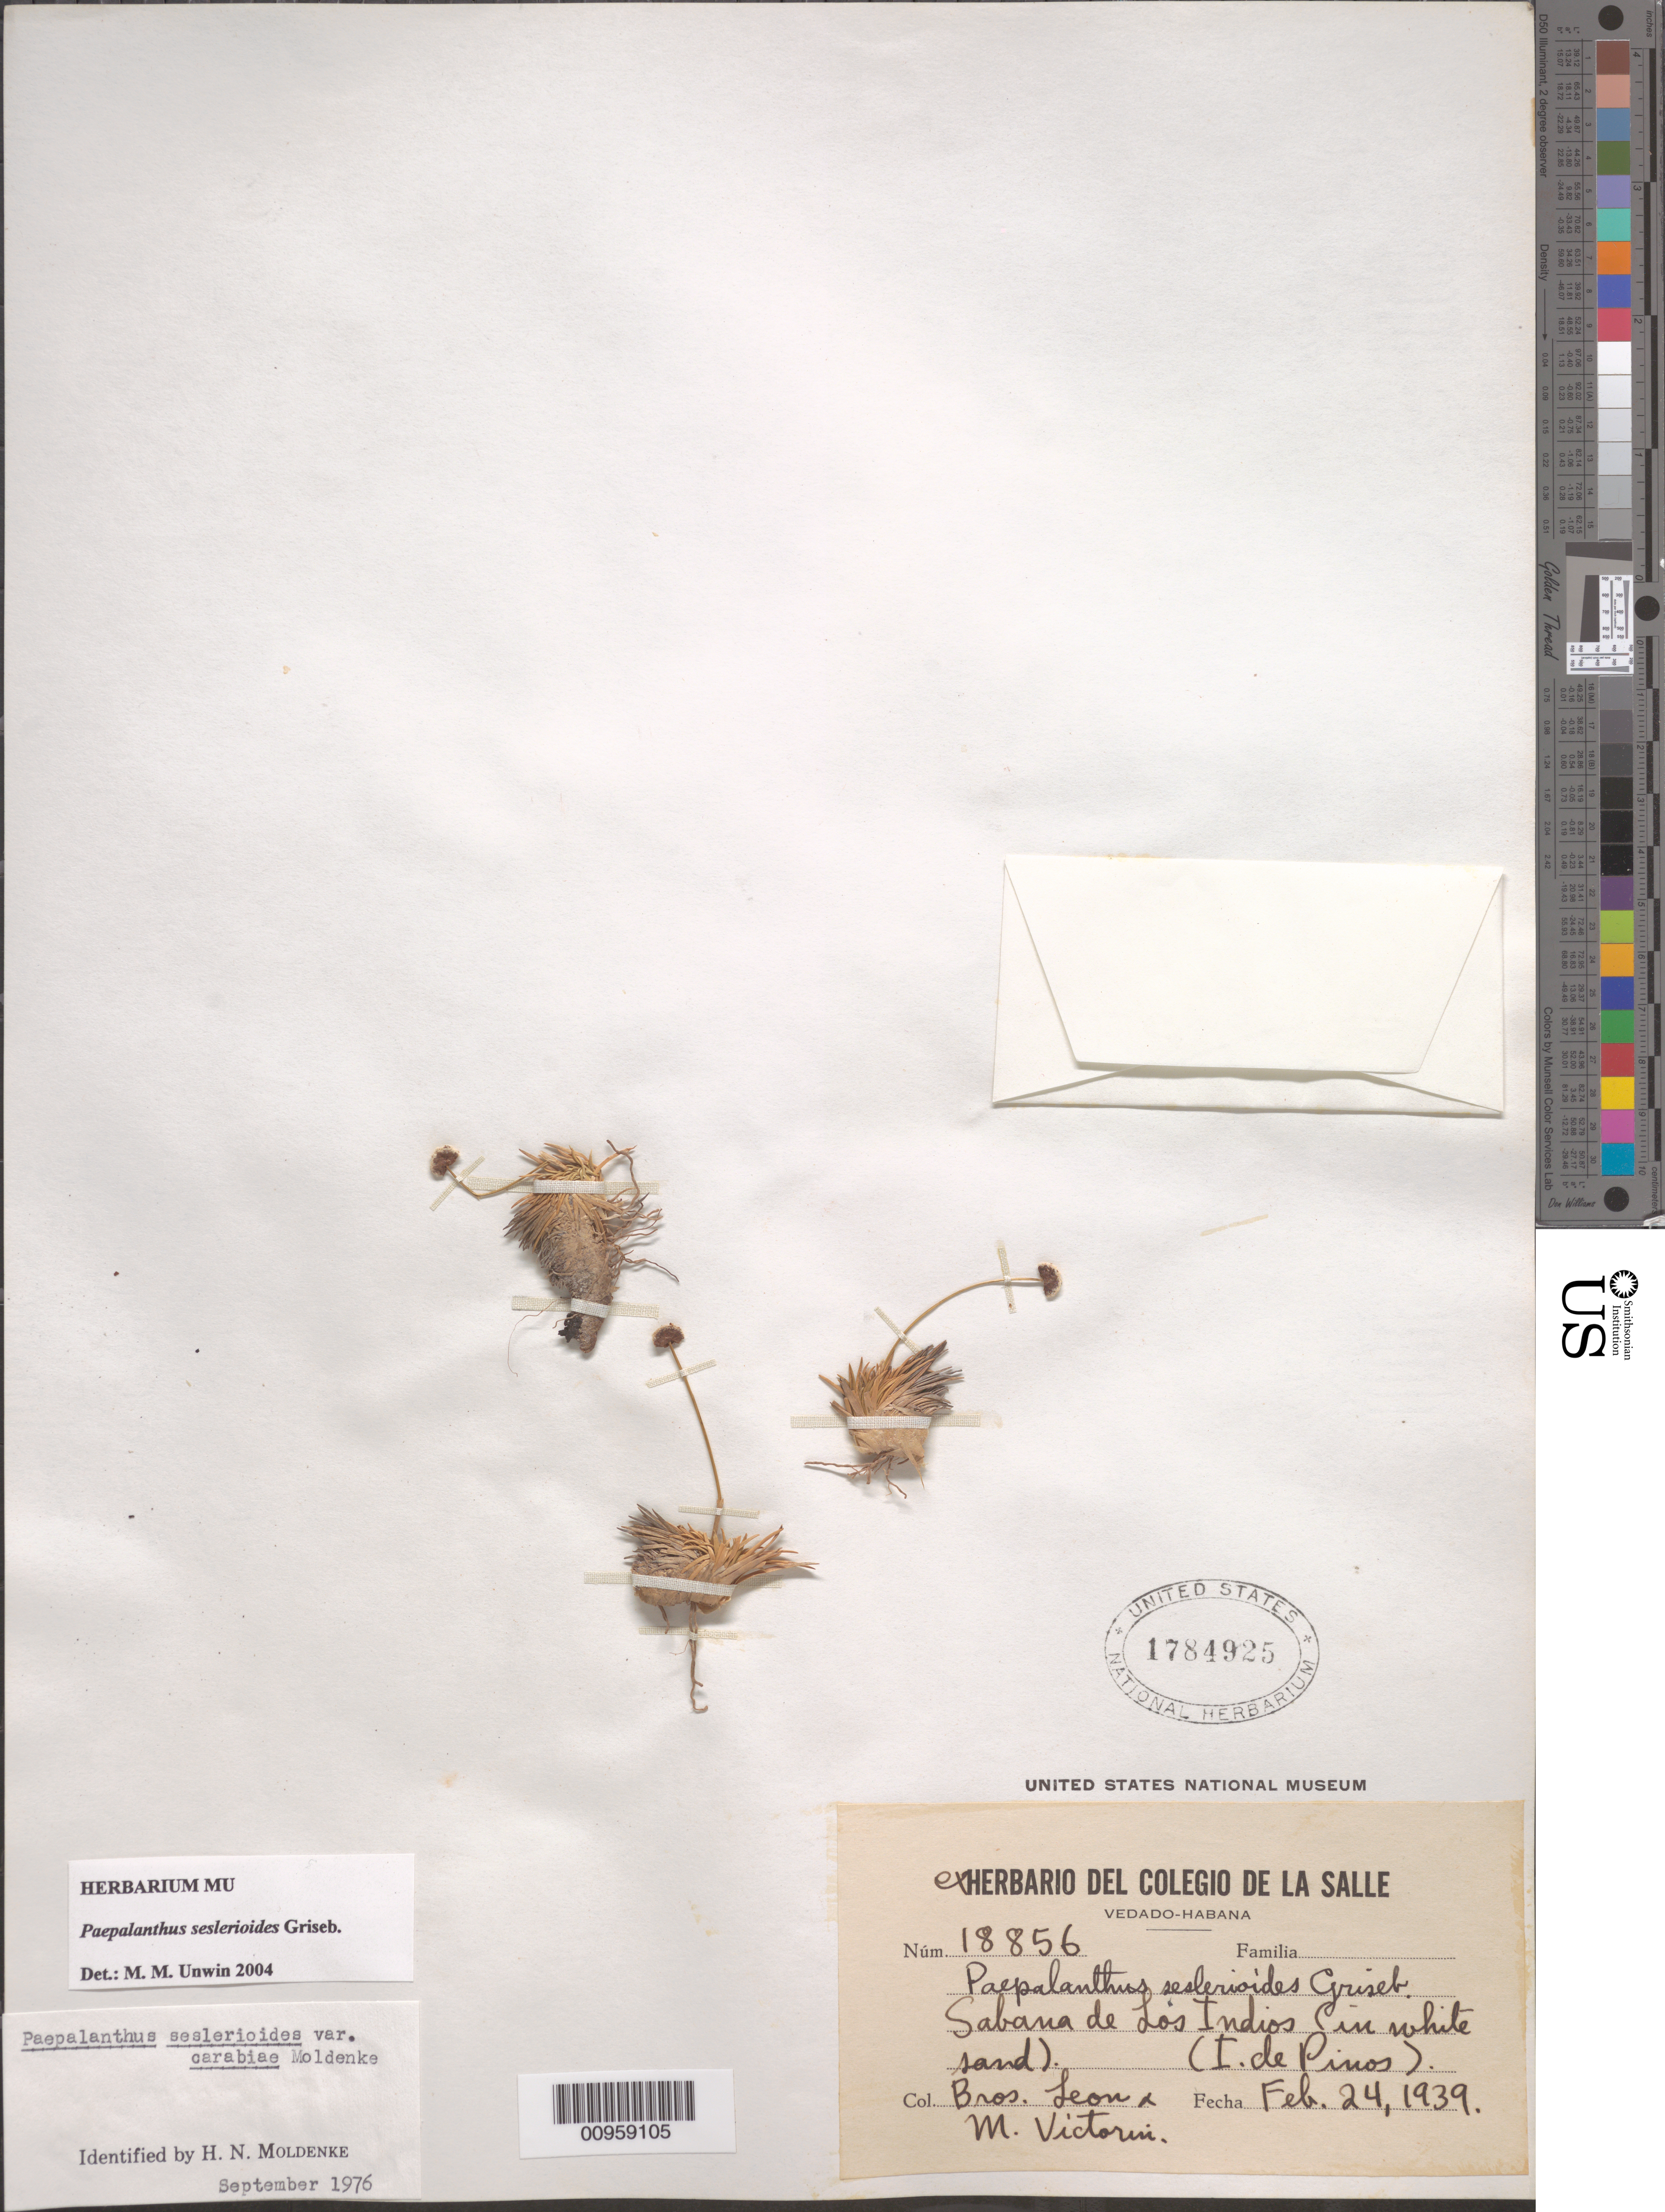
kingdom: Plantae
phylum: Tracheophyta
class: Liliopsida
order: Poales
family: Eriocaulaceae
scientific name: Giuliettia seslerioides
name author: (Griseb.) Andrino & Sano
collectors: Bro. León & F. Victorin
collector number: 18856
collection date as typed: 24 Feb 1939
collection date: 1939-02-24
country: Cuba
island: Isla de la Juventud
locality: Sabanas de Los Indios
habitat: In white sand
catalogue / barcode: US 1784925